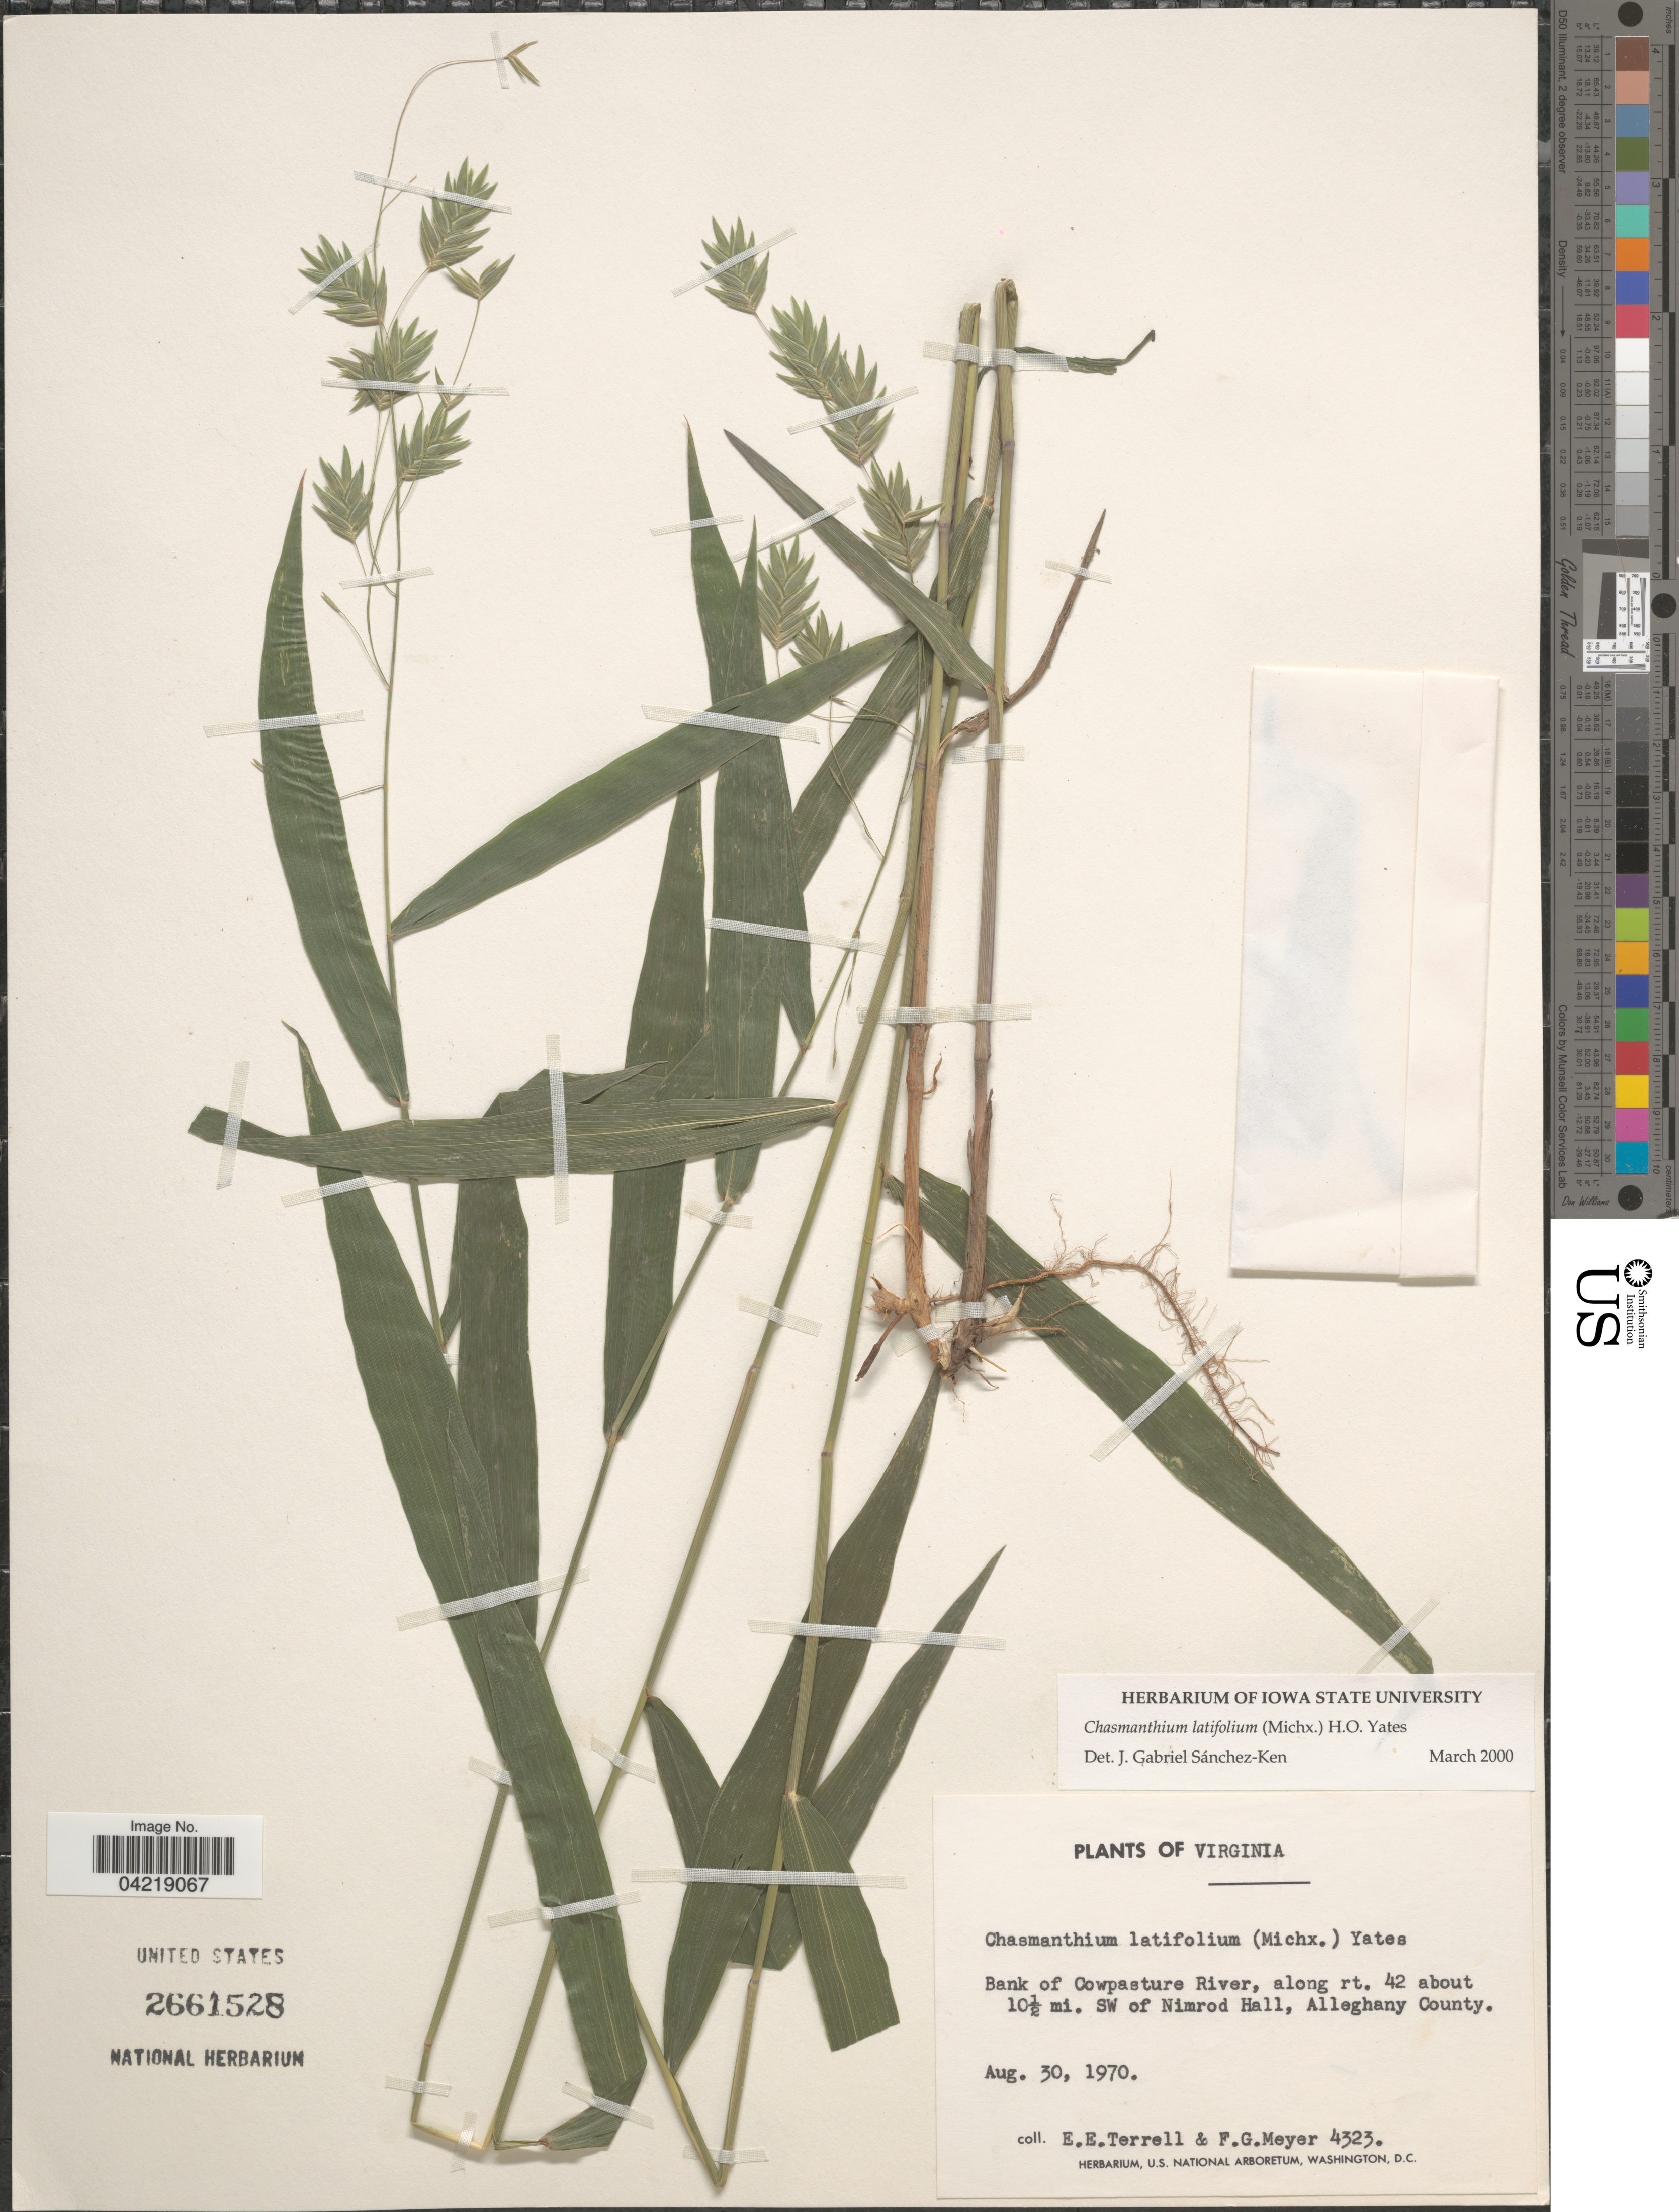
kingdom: Plantae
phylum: Tracheophyta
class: Liliopsida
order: Poales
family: Poaceae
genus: Chasmanthium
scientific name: Chasmanthium latifolium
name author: (Michx.) H.O. Yates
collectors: E. E. Terrell & F. G. Meyer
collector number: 4323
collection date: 1970-08-30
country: United States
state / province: Virginia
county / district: Alleghany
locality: Bank of Cowpasture River, along rt. 42 about 10½ mi. SW of Nimrod Hall, Alleghany County.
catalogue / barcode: US 2661528